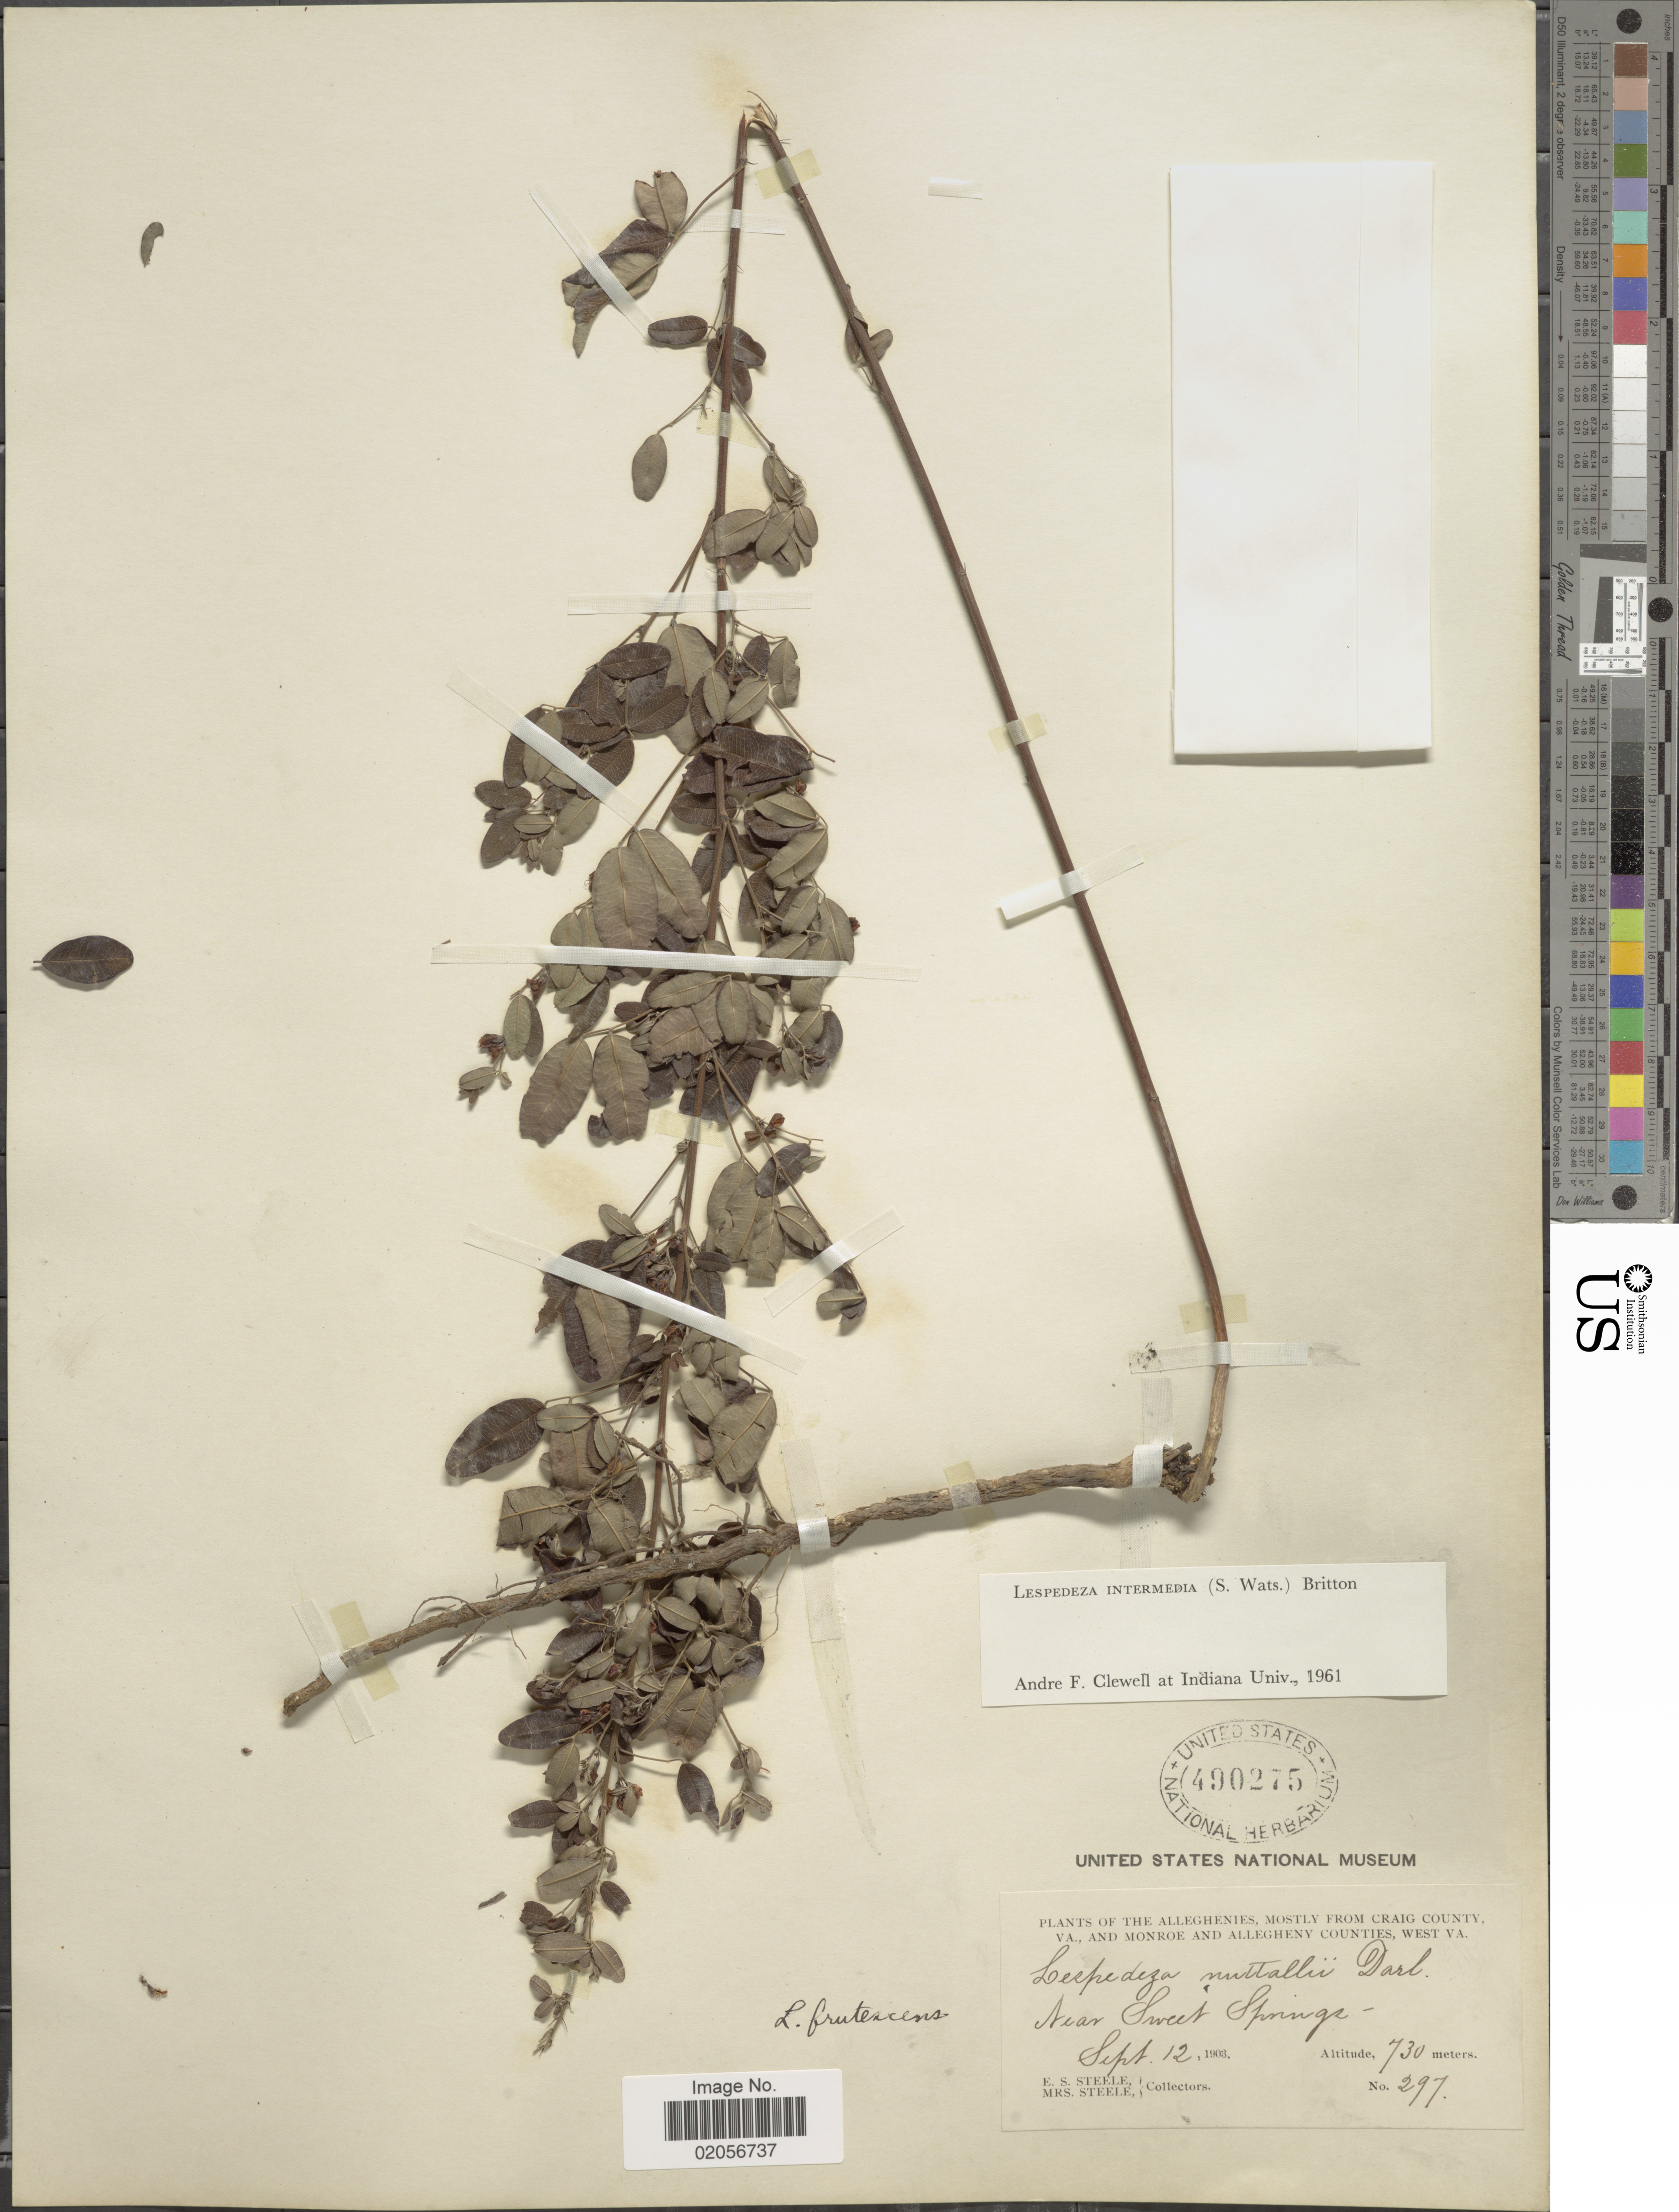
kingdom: Plantae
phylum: Tracheophyta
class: Magnoliopsida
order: Fabales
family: Fabaceae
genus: Lespedeza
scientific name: Lespedeza intermedia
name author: (S. Watson) Britton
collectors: E. Steele & Mrs. E. S. Steele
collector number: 297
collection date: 1903-09-12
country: United States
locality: The Alleghenies, mostly from Craig County, VA., and Monroe and Allegheny Counties, West VA, Near Sweet Springs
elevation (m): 730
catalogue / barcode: US 490275